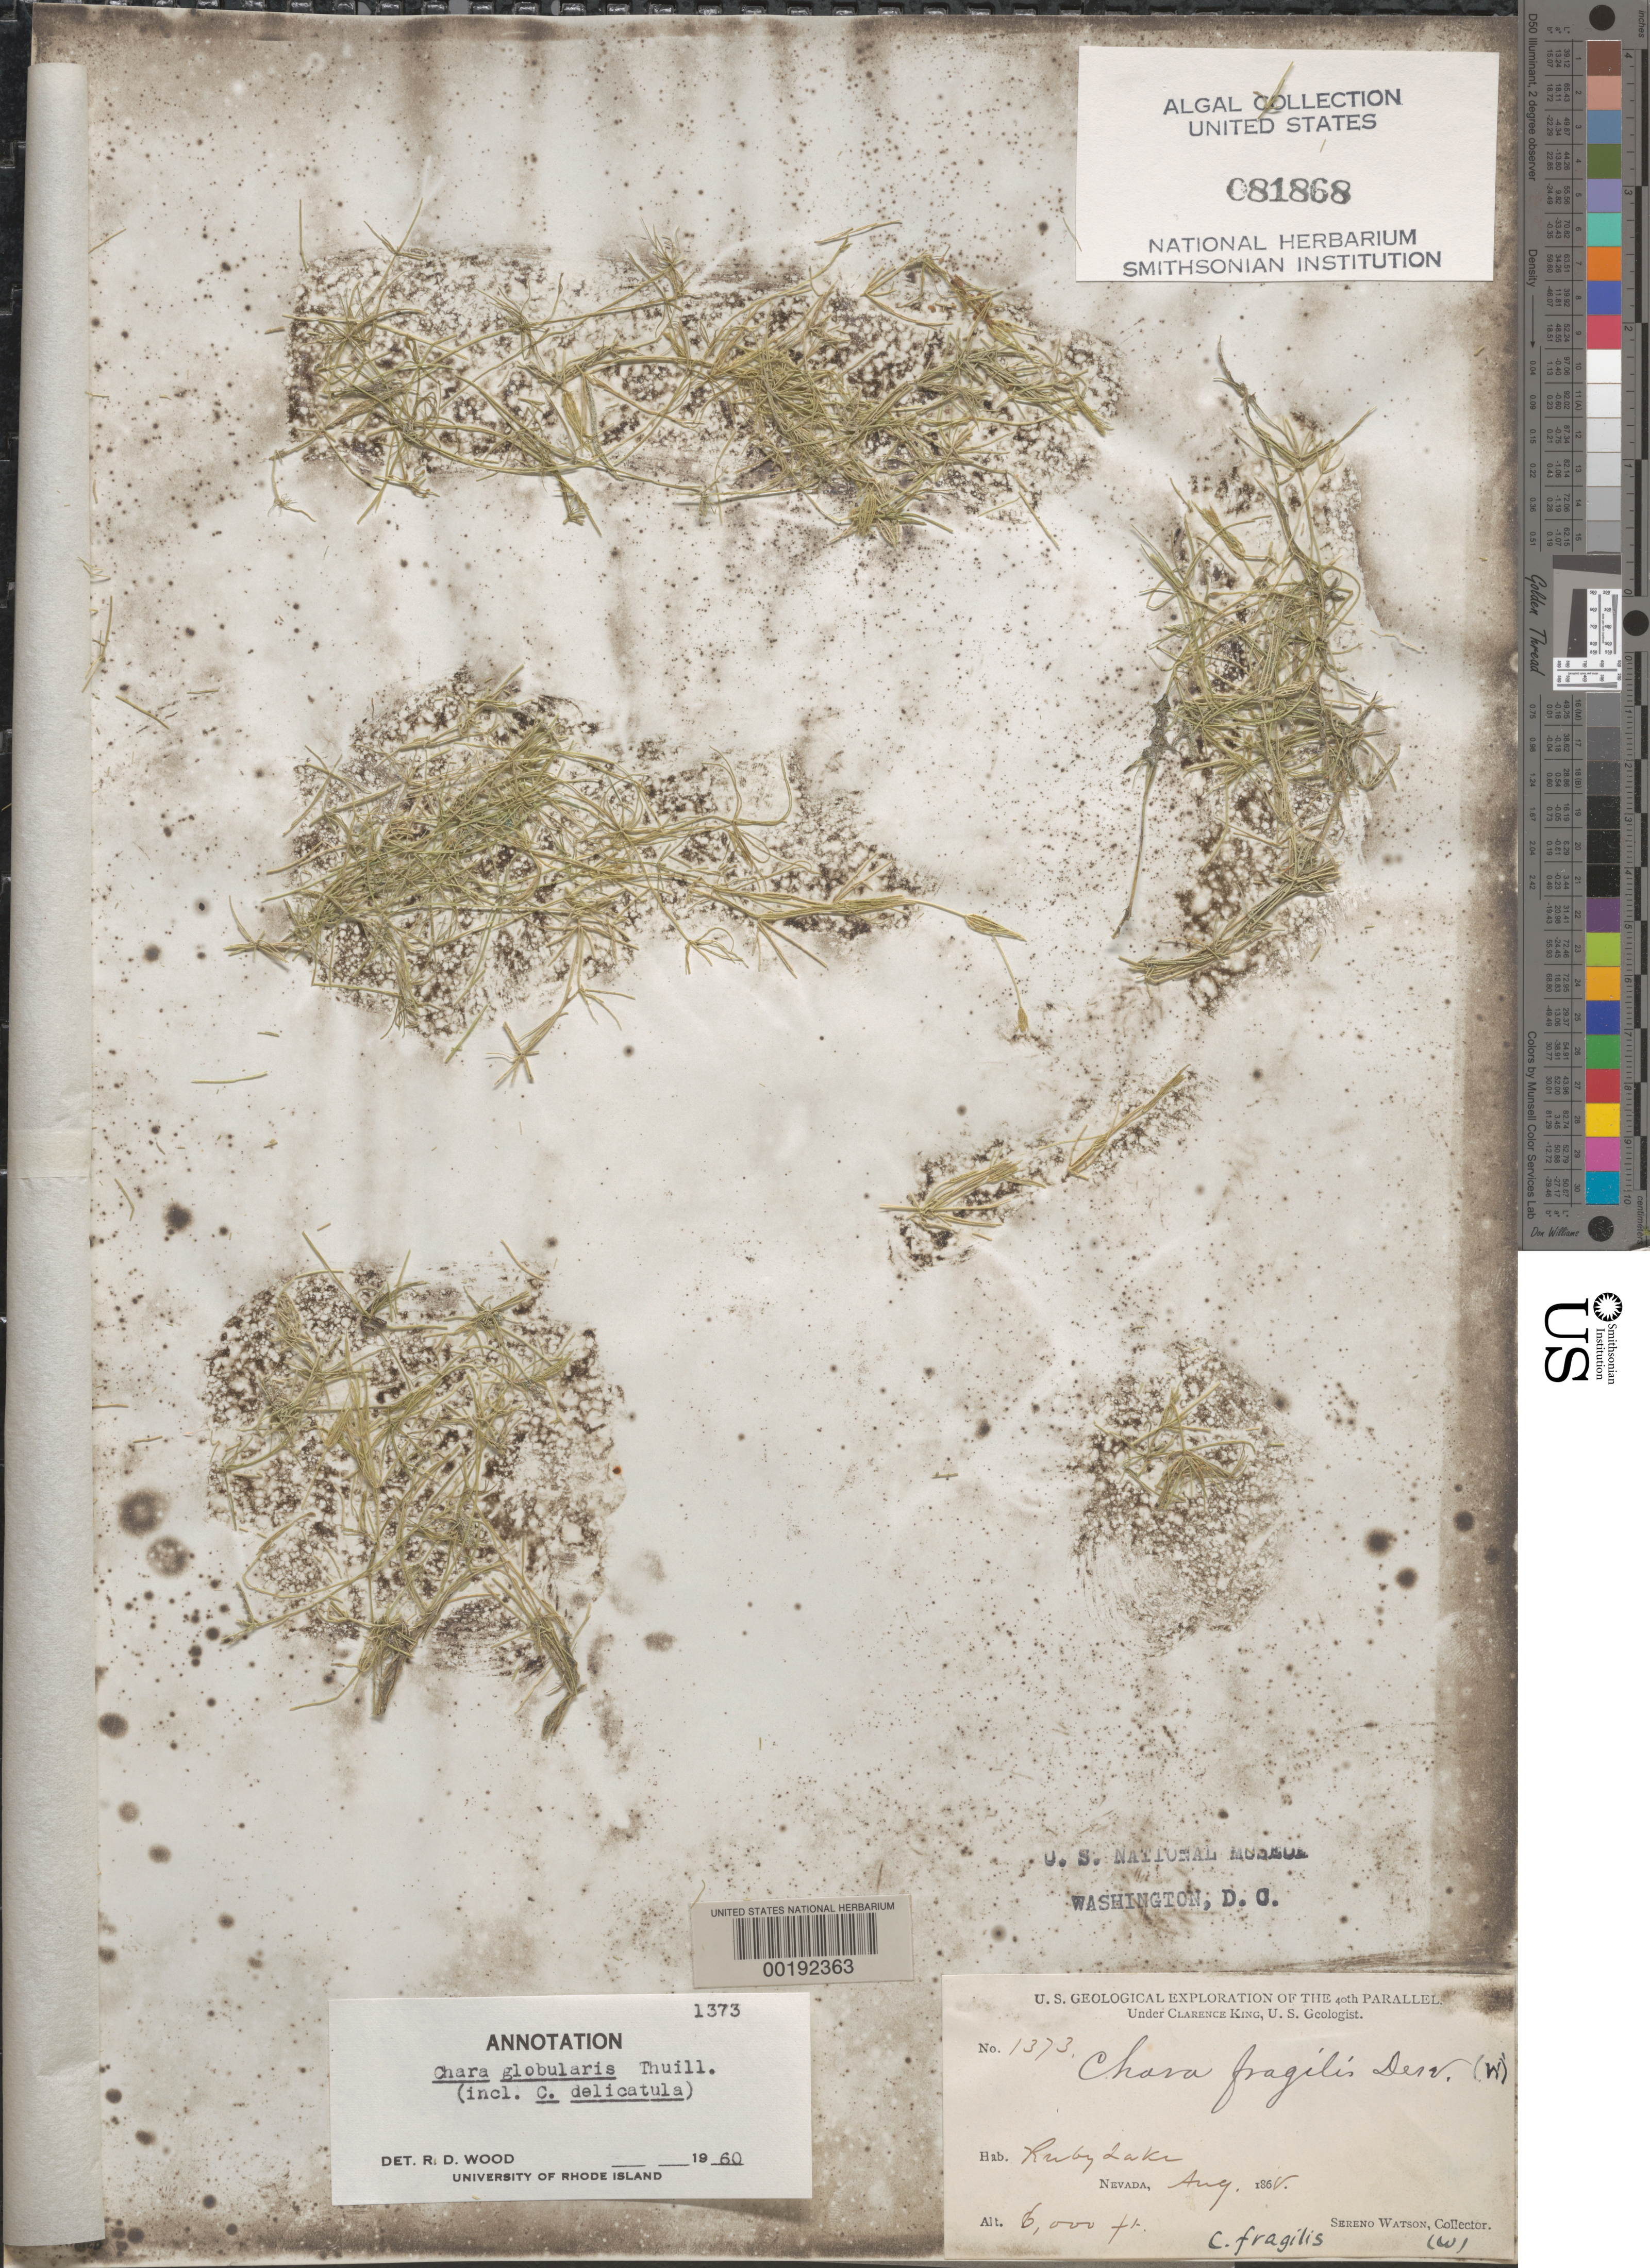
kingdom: Plantae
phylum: Charophyta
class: Charophyceae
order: Charales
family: Characeae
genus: Chara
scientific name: Chara globularis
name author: Thuiller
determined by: Wood, R. D.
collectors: S. Watson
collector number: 1373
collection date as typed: Aug 1868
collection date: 1868-08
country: United States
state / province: Nevada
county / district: White Pine County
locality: Ruby Lake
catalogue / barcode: US 81868